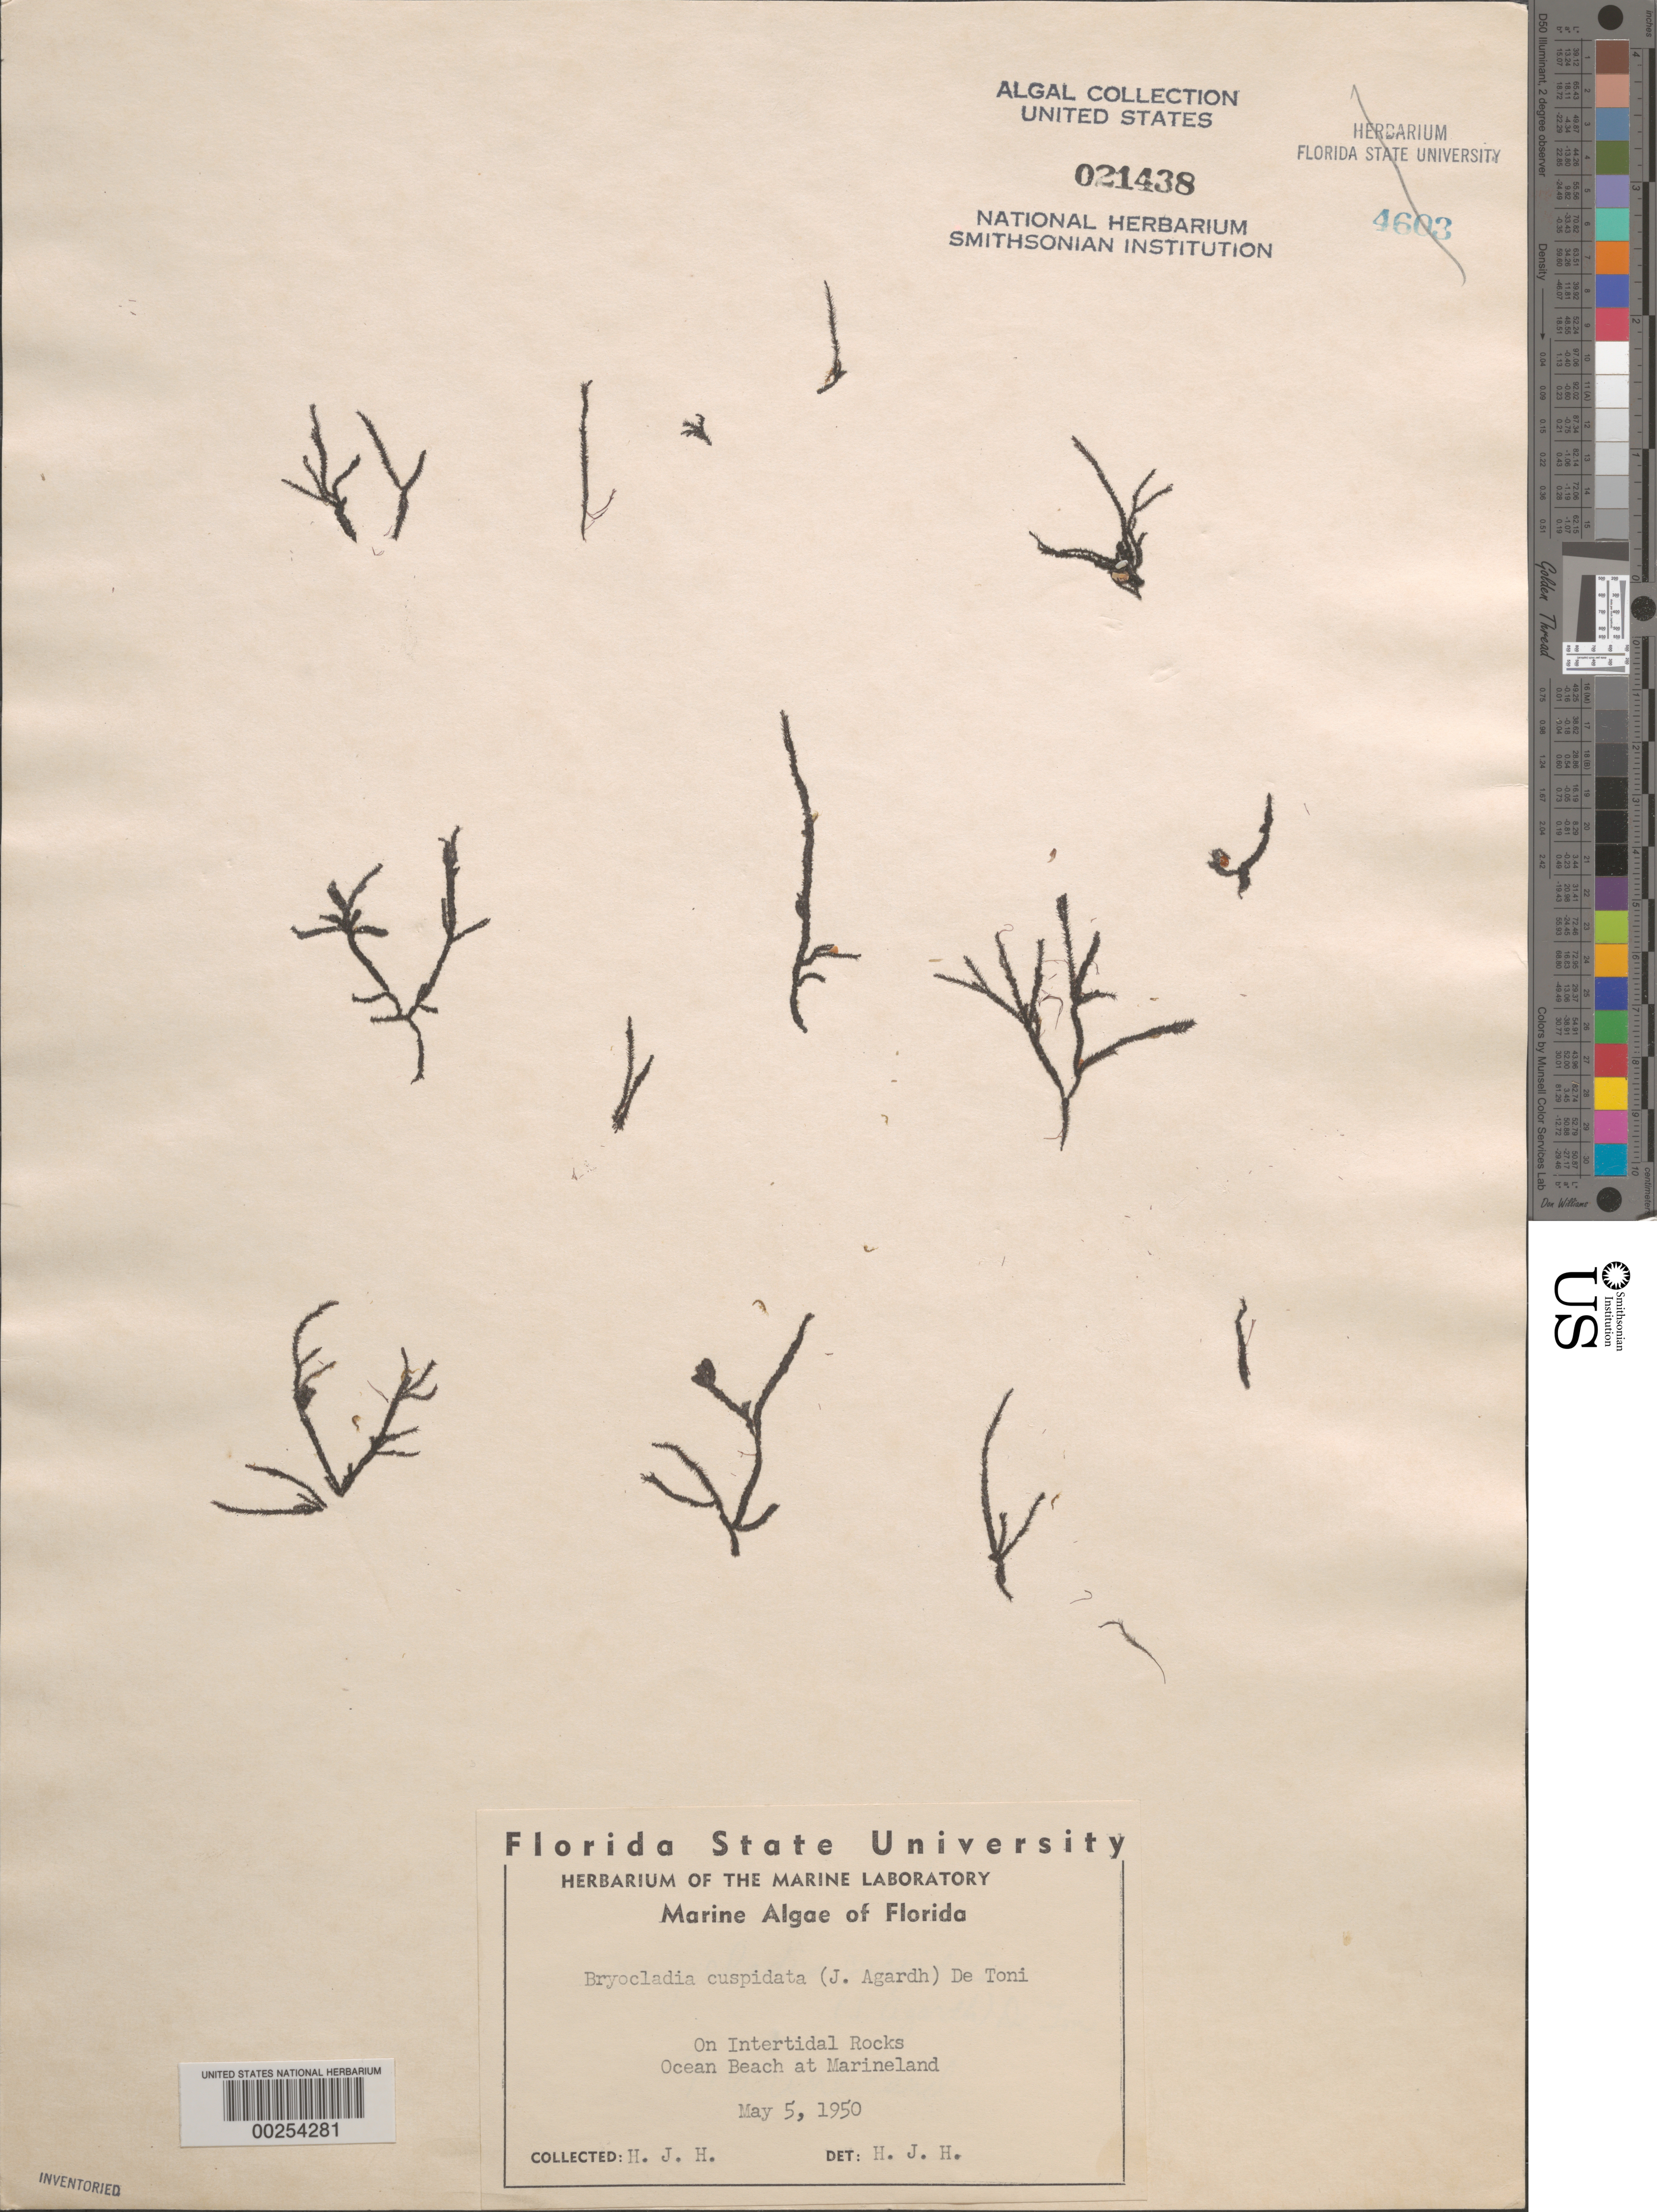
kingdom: Plantae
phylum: Rhodophyta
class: Florideophyceae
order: Ceramiales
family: Rhodomelaceae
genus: Bryocladia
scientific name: Bryocladia cuspidata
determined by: Humm, Harold J.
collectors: H. J. Humm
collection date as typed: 05 May 1950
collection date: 1950-05-05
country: United States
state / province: Florida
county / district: Flagler County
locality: Marineland ocean beach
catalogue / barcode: US 21438